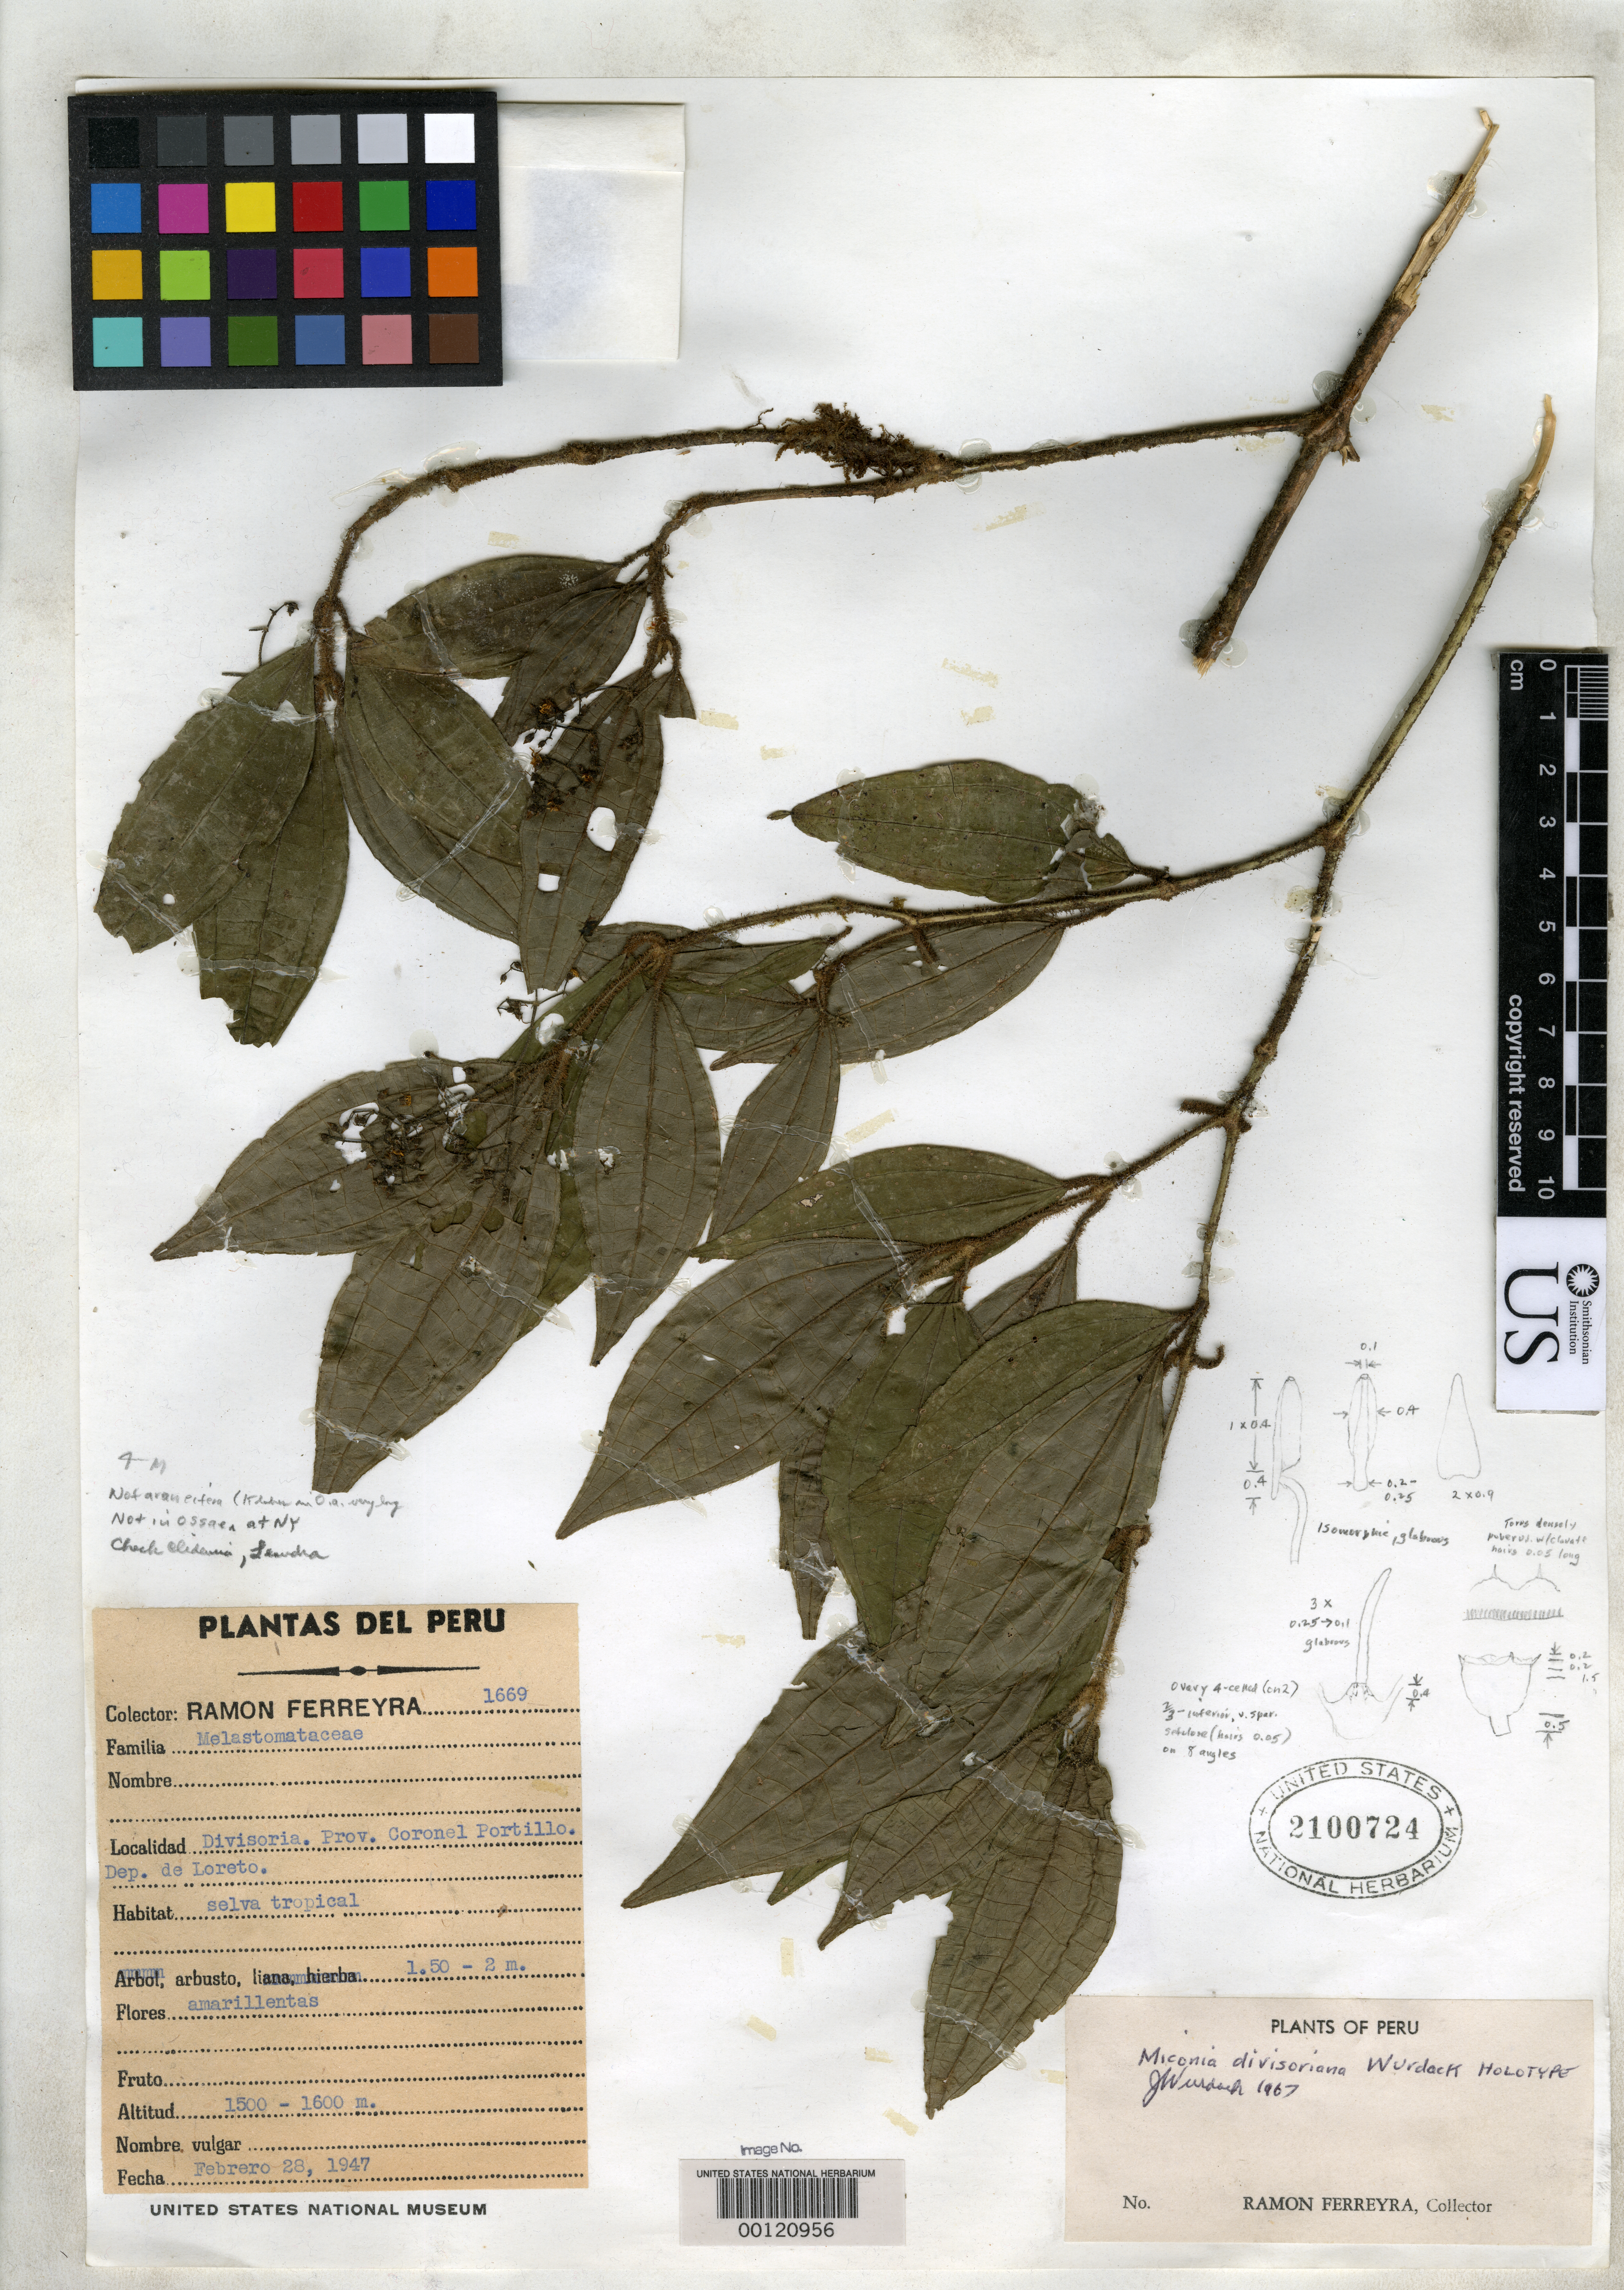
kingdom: Plantae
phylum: Tracheophyta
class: Magnoliopsida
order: Myrtales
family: Melastomataceae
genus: Miconia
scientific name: Miconia divisoriana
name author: Wurdack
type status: Holotype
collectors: R. A. Ferreyra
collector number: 1669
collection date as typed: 28 Feb 1947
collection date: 1947-02-28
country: Peru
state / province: Loreto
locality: Coronel Portillo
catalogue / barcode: US 2100724